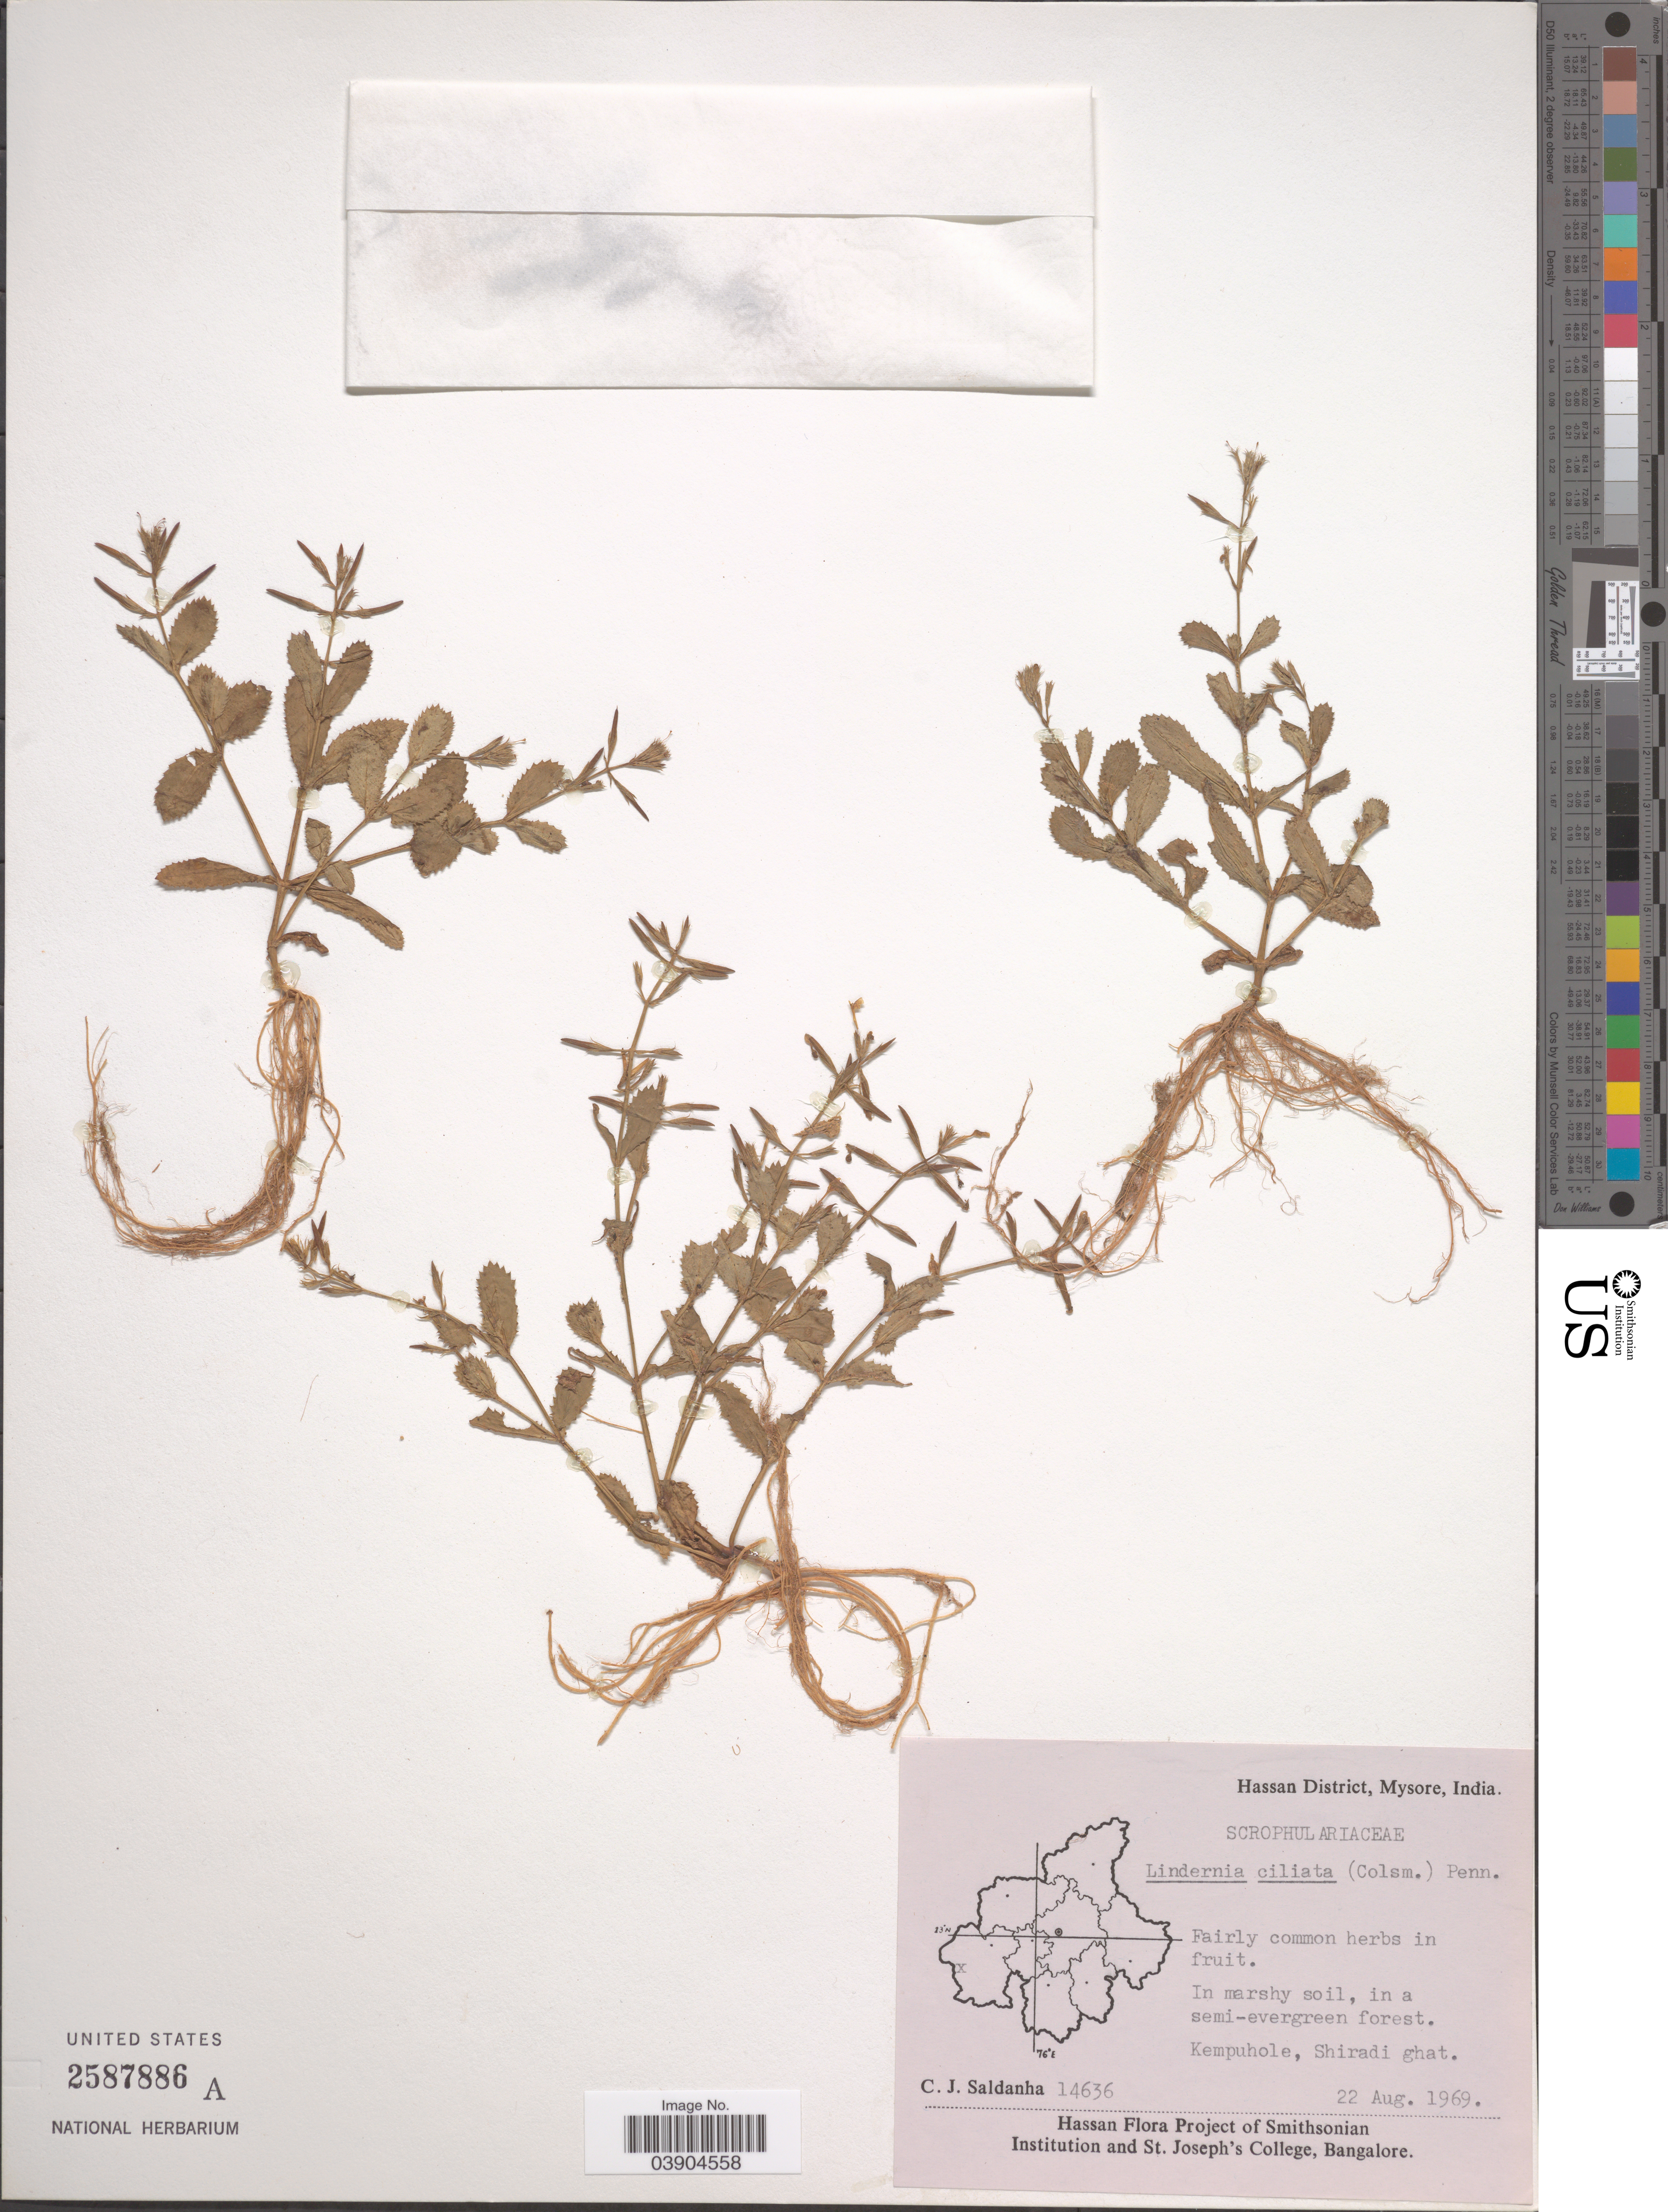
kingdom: Plantae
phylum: Tracheophyta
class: Magnoliopsida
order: Lamiales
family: Linderniaceae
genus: Lindernia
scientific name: Lindernia ciliata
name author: (Colsm.) Pennell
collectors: C. J. Saldanha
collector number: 14636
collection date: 1969-08-22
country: India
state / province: Karnataka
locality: Hassan District, Mysore. Kempuhole, Shiradi ghat.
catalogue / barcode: US 2587886A